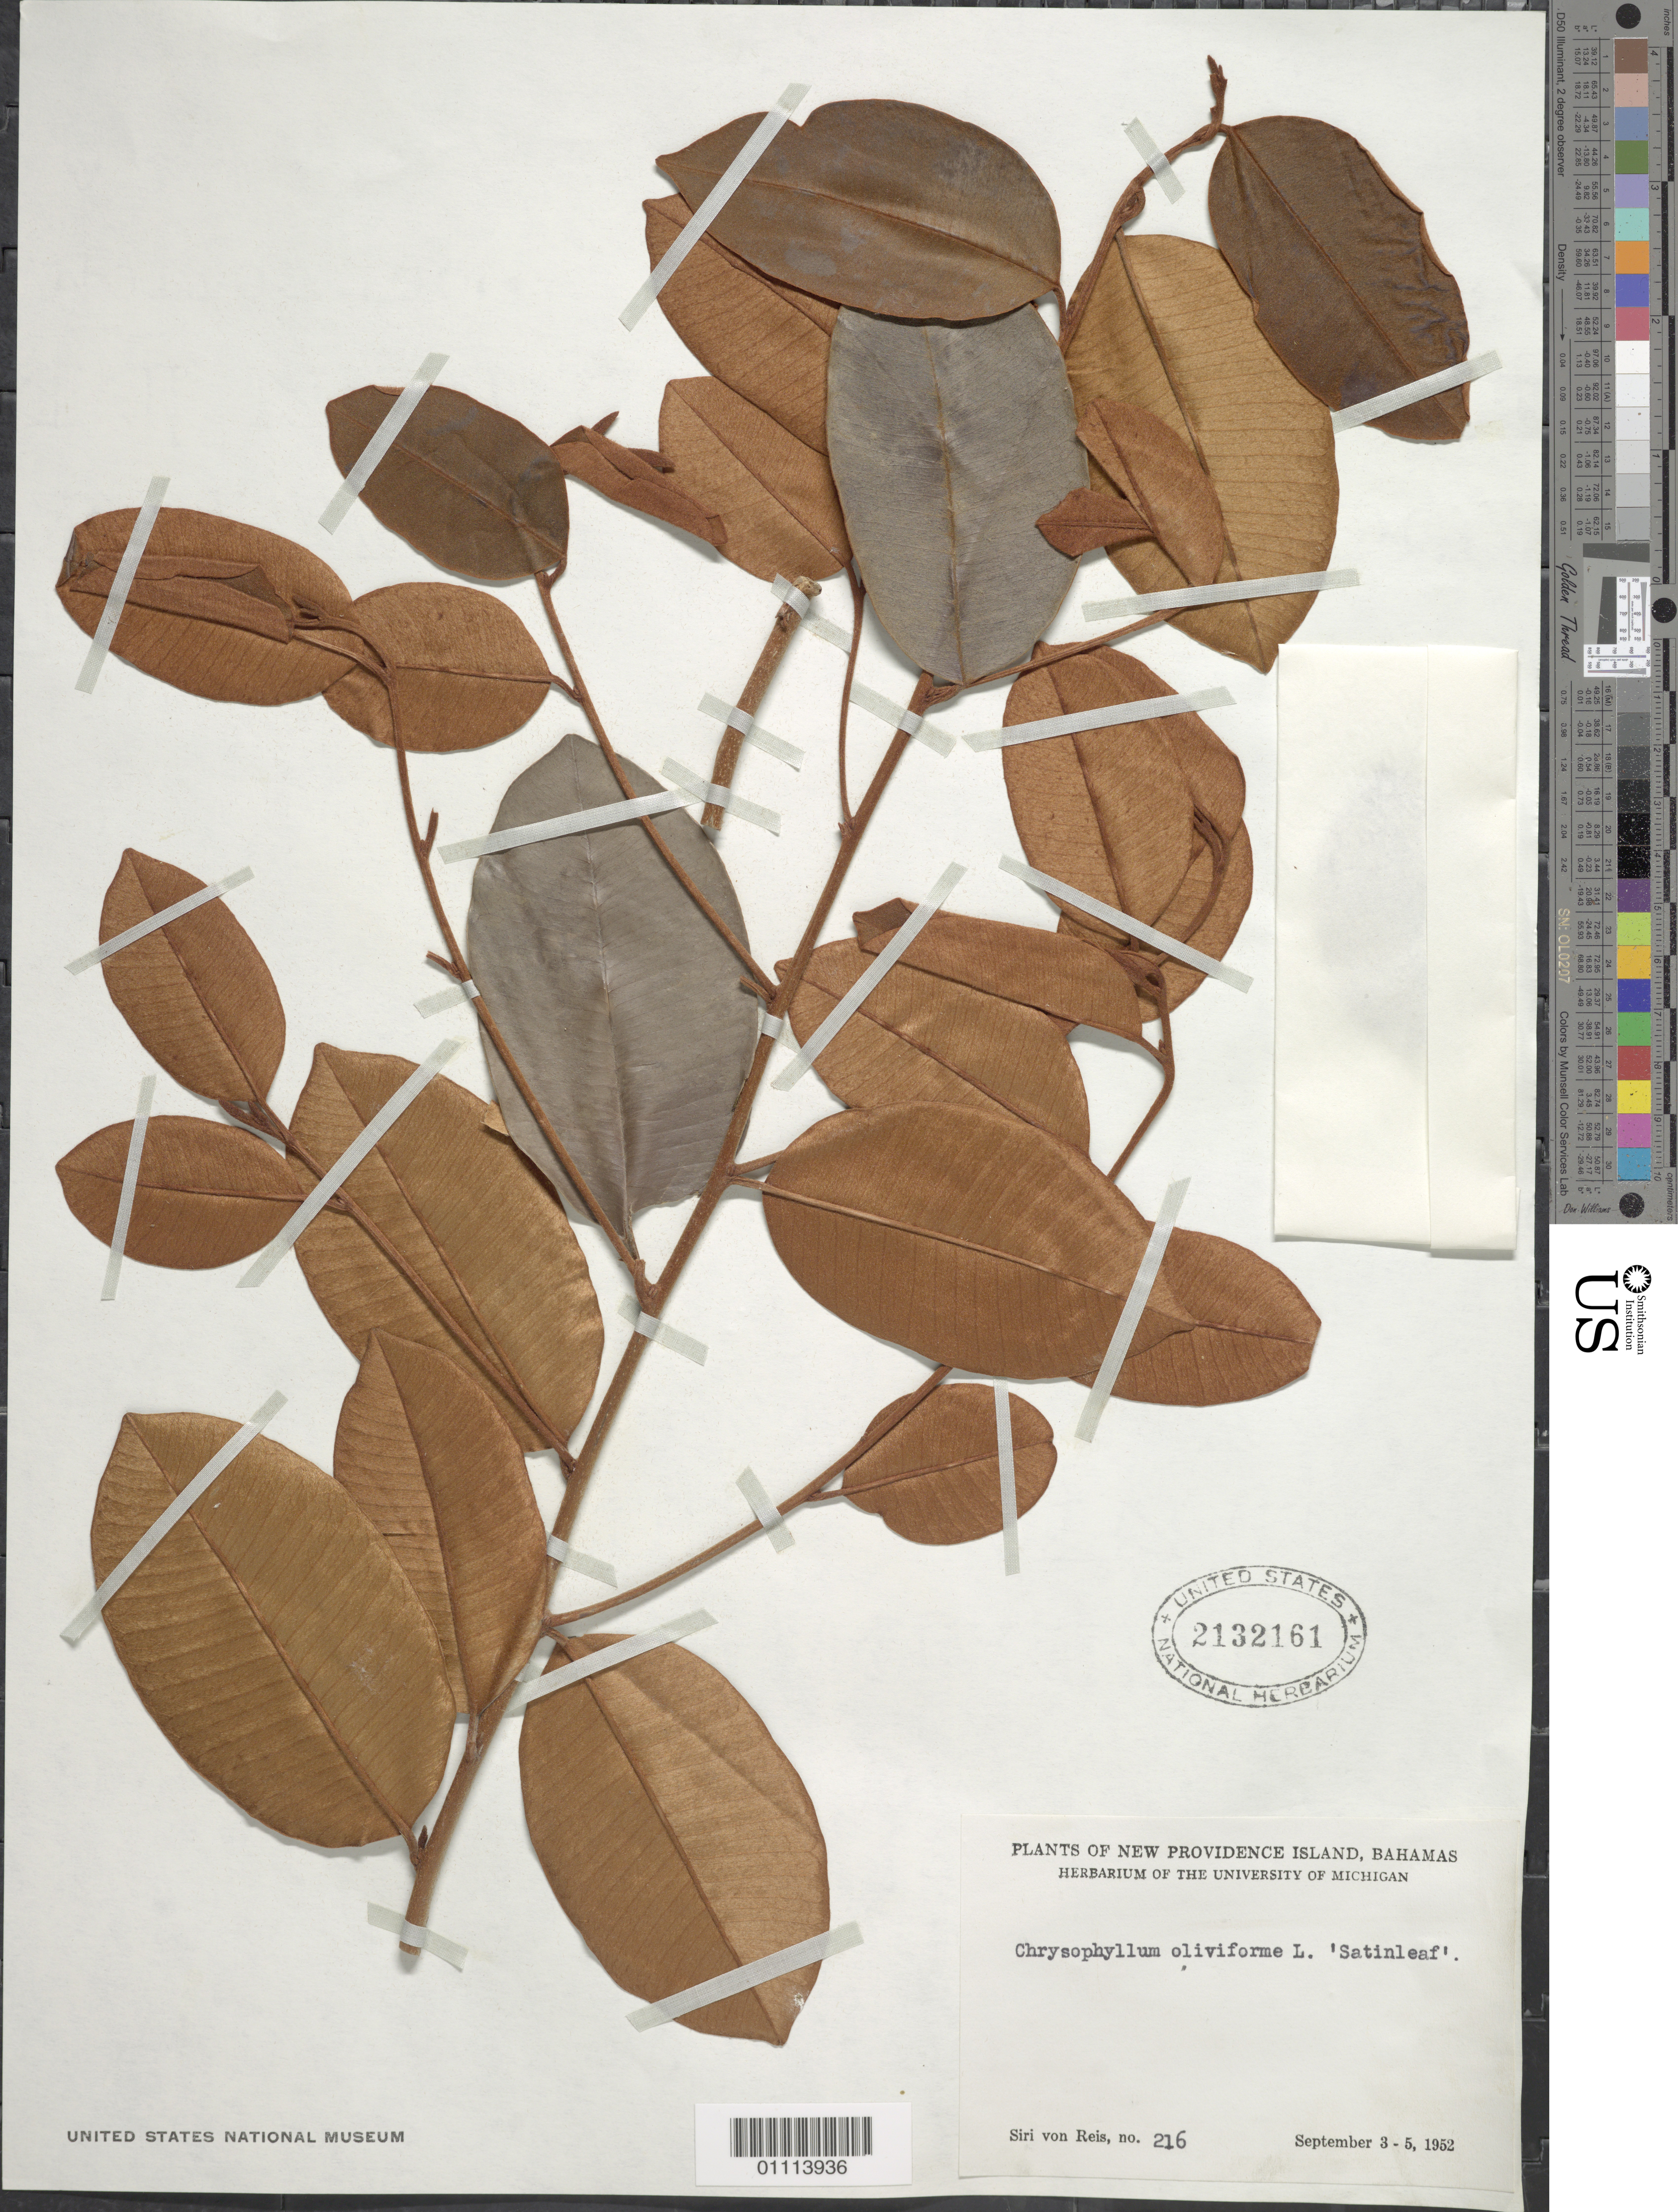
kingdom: Plantae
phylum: Tracheophyta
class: Magnoliopsida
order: Ericales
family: Sapotaceae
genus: Chrysophyllum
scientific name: Chrysophyllum oliviforme var. typicum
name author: Cronq.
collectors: S. von Reis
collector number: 216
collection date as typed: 03 Sep 1952 to 05 Sep 1952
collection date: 1952-09-03/1952-09-05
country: Bahamas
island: New Providence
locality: New Providence Island, Bahamas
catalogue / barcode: US 2132161